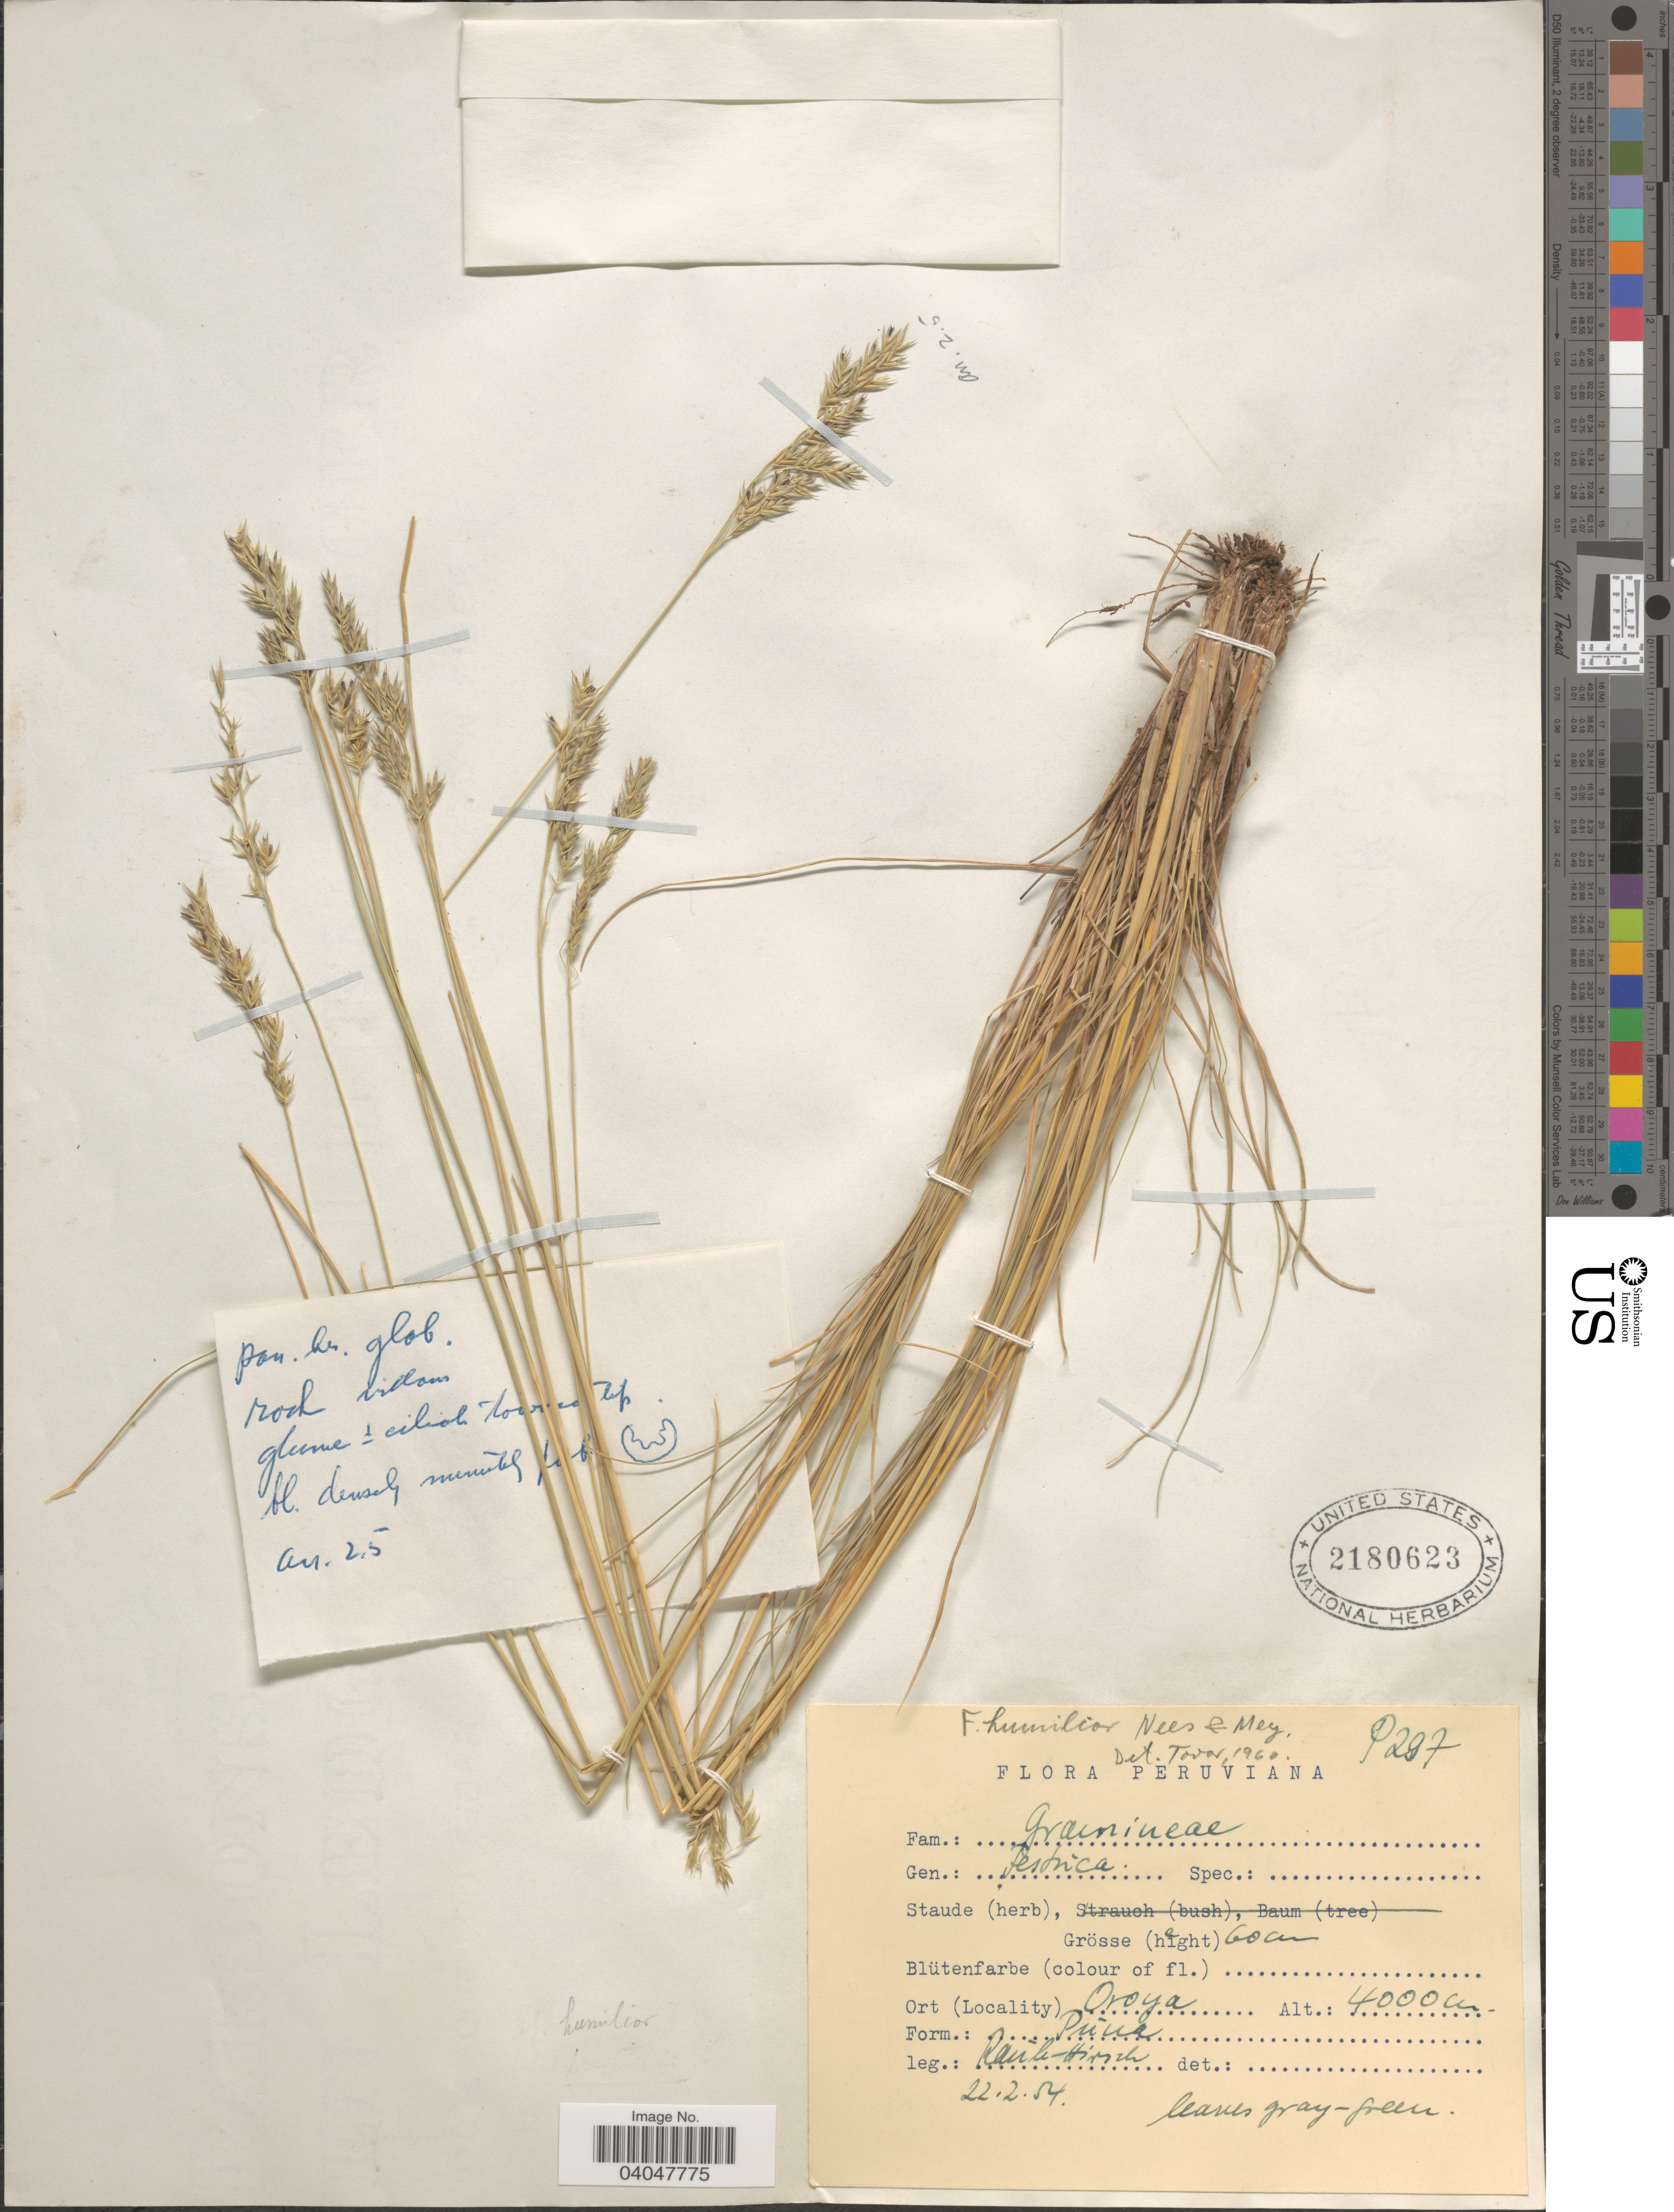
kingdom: Plantae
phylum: Tracheophyta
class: Liliopsida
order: Poales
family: Poaceae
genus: Festuca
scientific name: Festuca humilior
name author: Nees & Meyen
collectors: W. Rauh & G. Hirsch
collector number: P297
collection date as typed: Transcribed d/m/y: 22/2/54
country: Peru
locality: Oroya.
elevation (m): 4000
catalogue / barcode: US 2180623